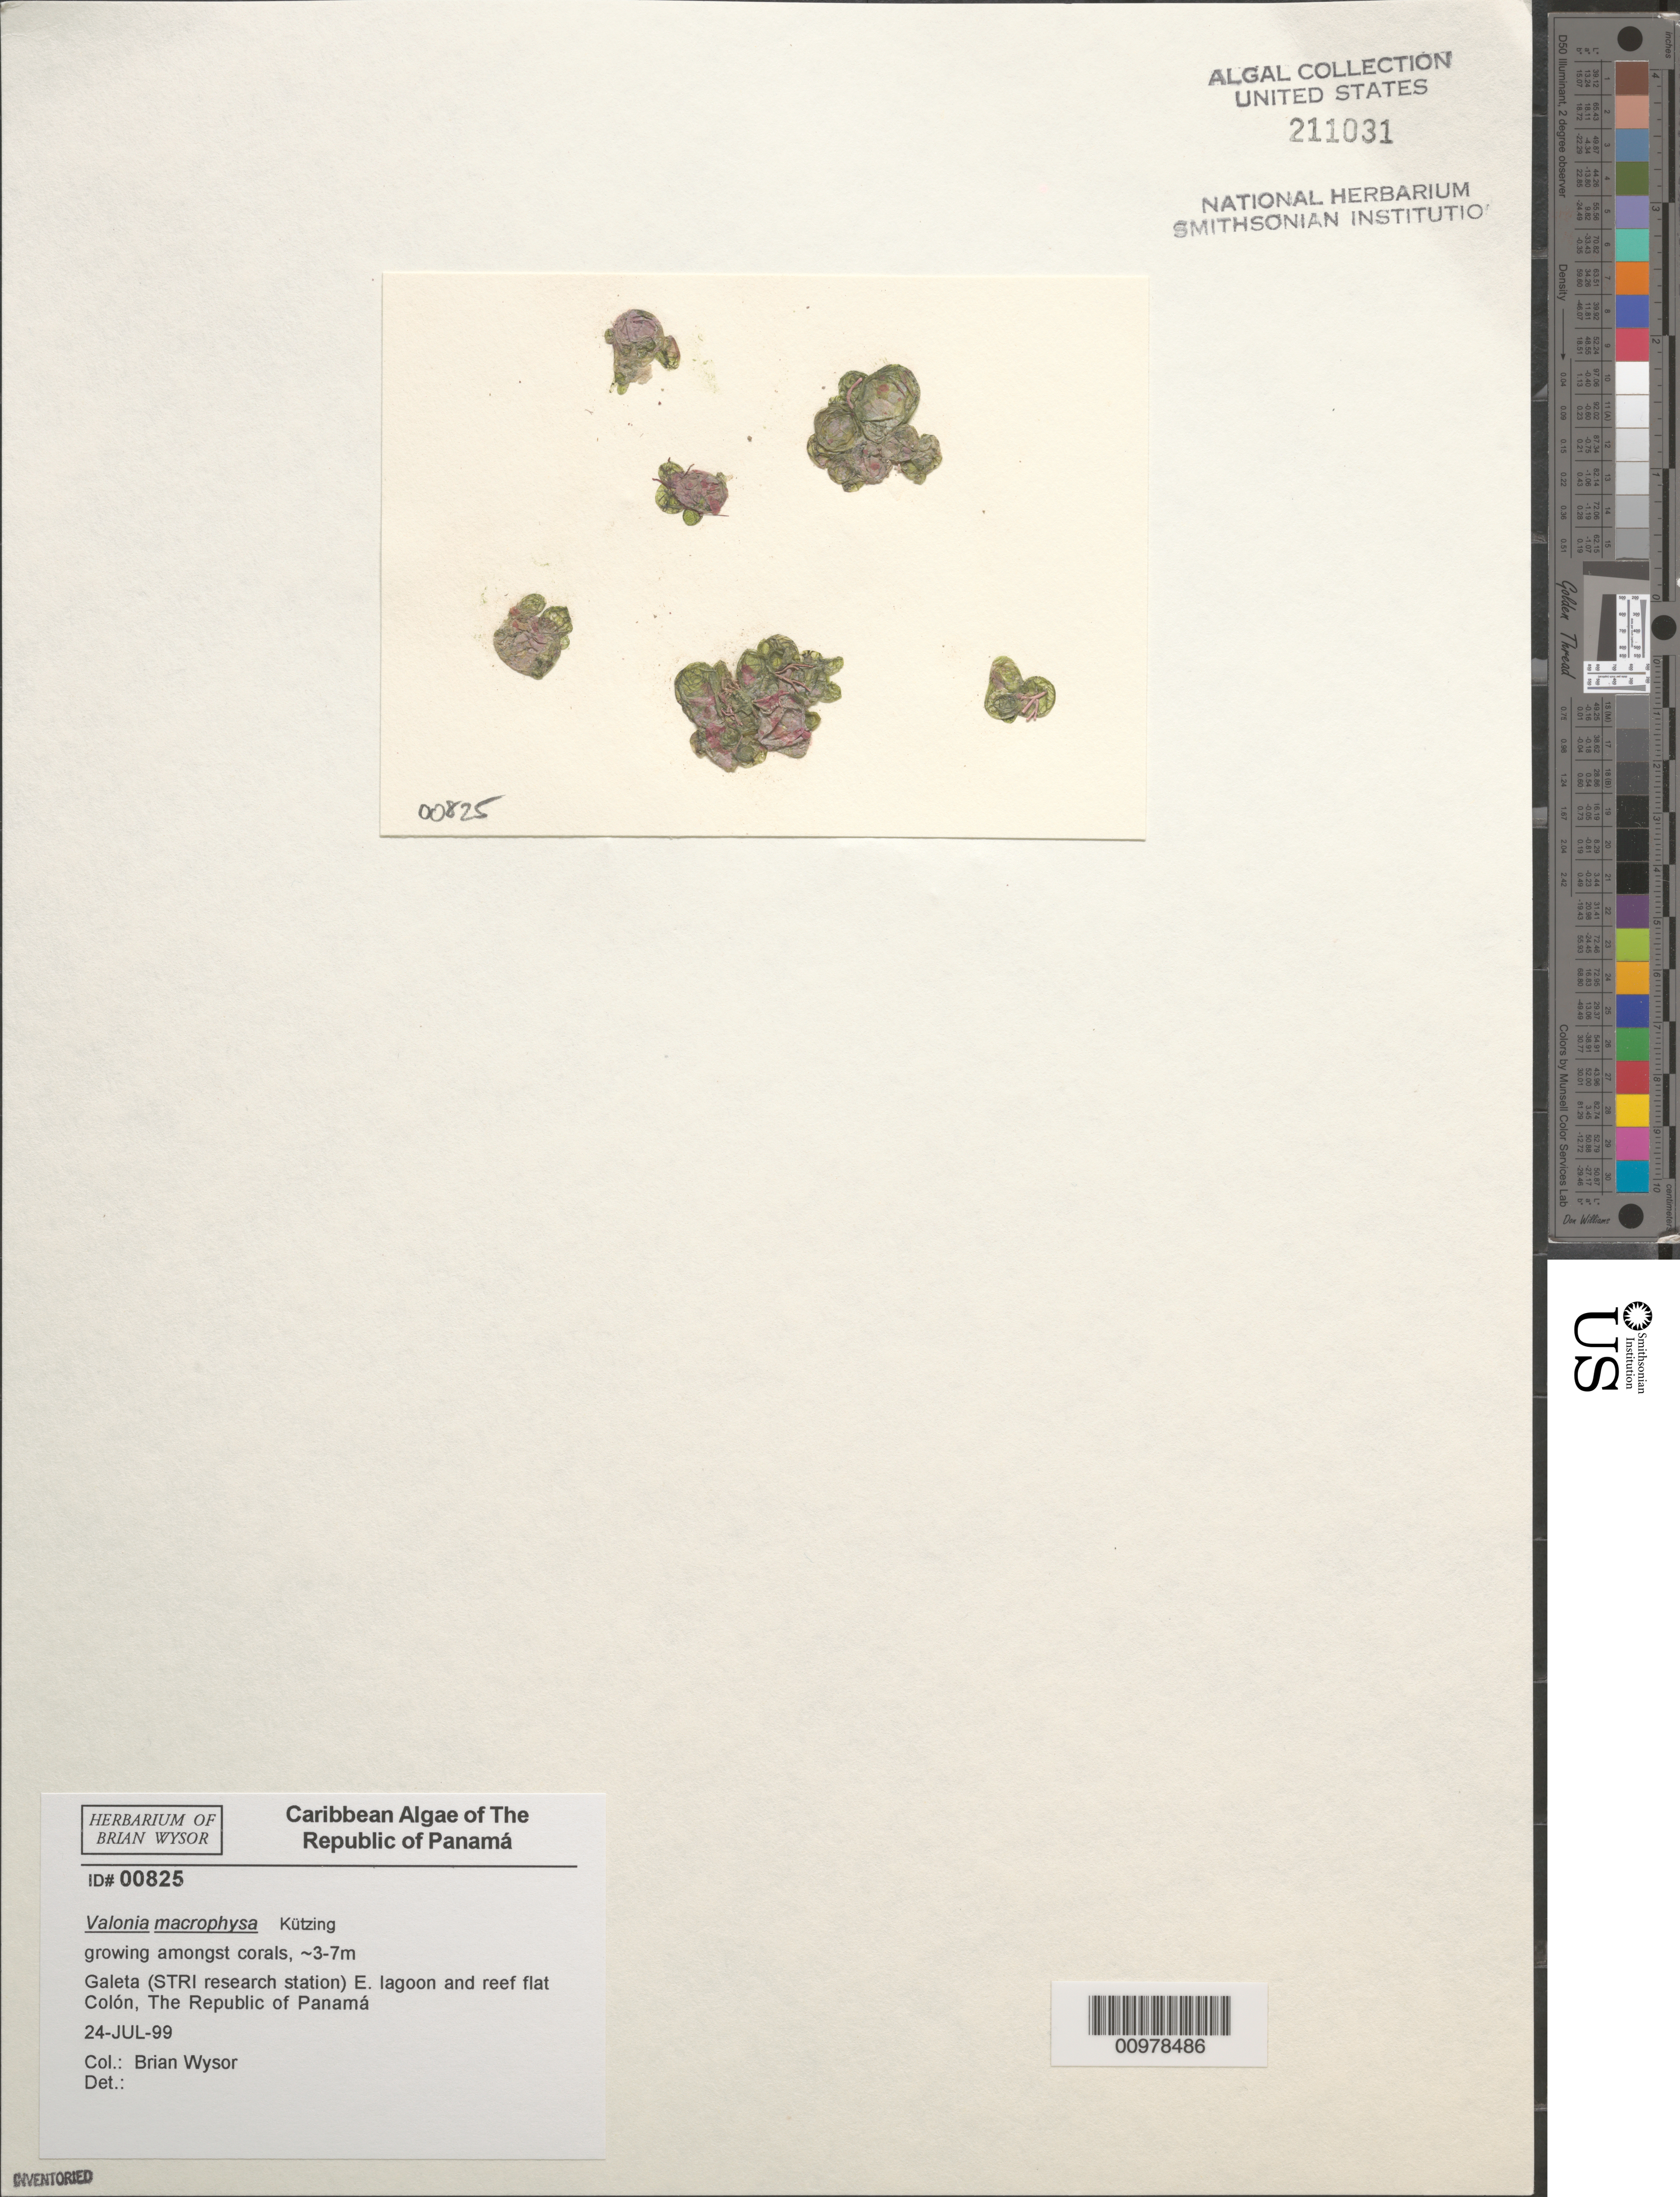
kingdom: Plantae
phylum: Chlorophyta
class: Ulvophyceae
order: Siphonocladales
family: Valoniaceae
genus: Valonia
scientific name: Valonia macrophysa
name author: Kütz.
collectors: B. Wysor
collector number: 00825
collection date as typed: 24 Jul 1999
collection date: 1999-07-24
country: Panama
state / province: Colón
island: Galeta Island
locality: STRI (Smithsonian Tropical Research Institute) research station, east lagoon and reef flat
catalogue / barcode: US 211031